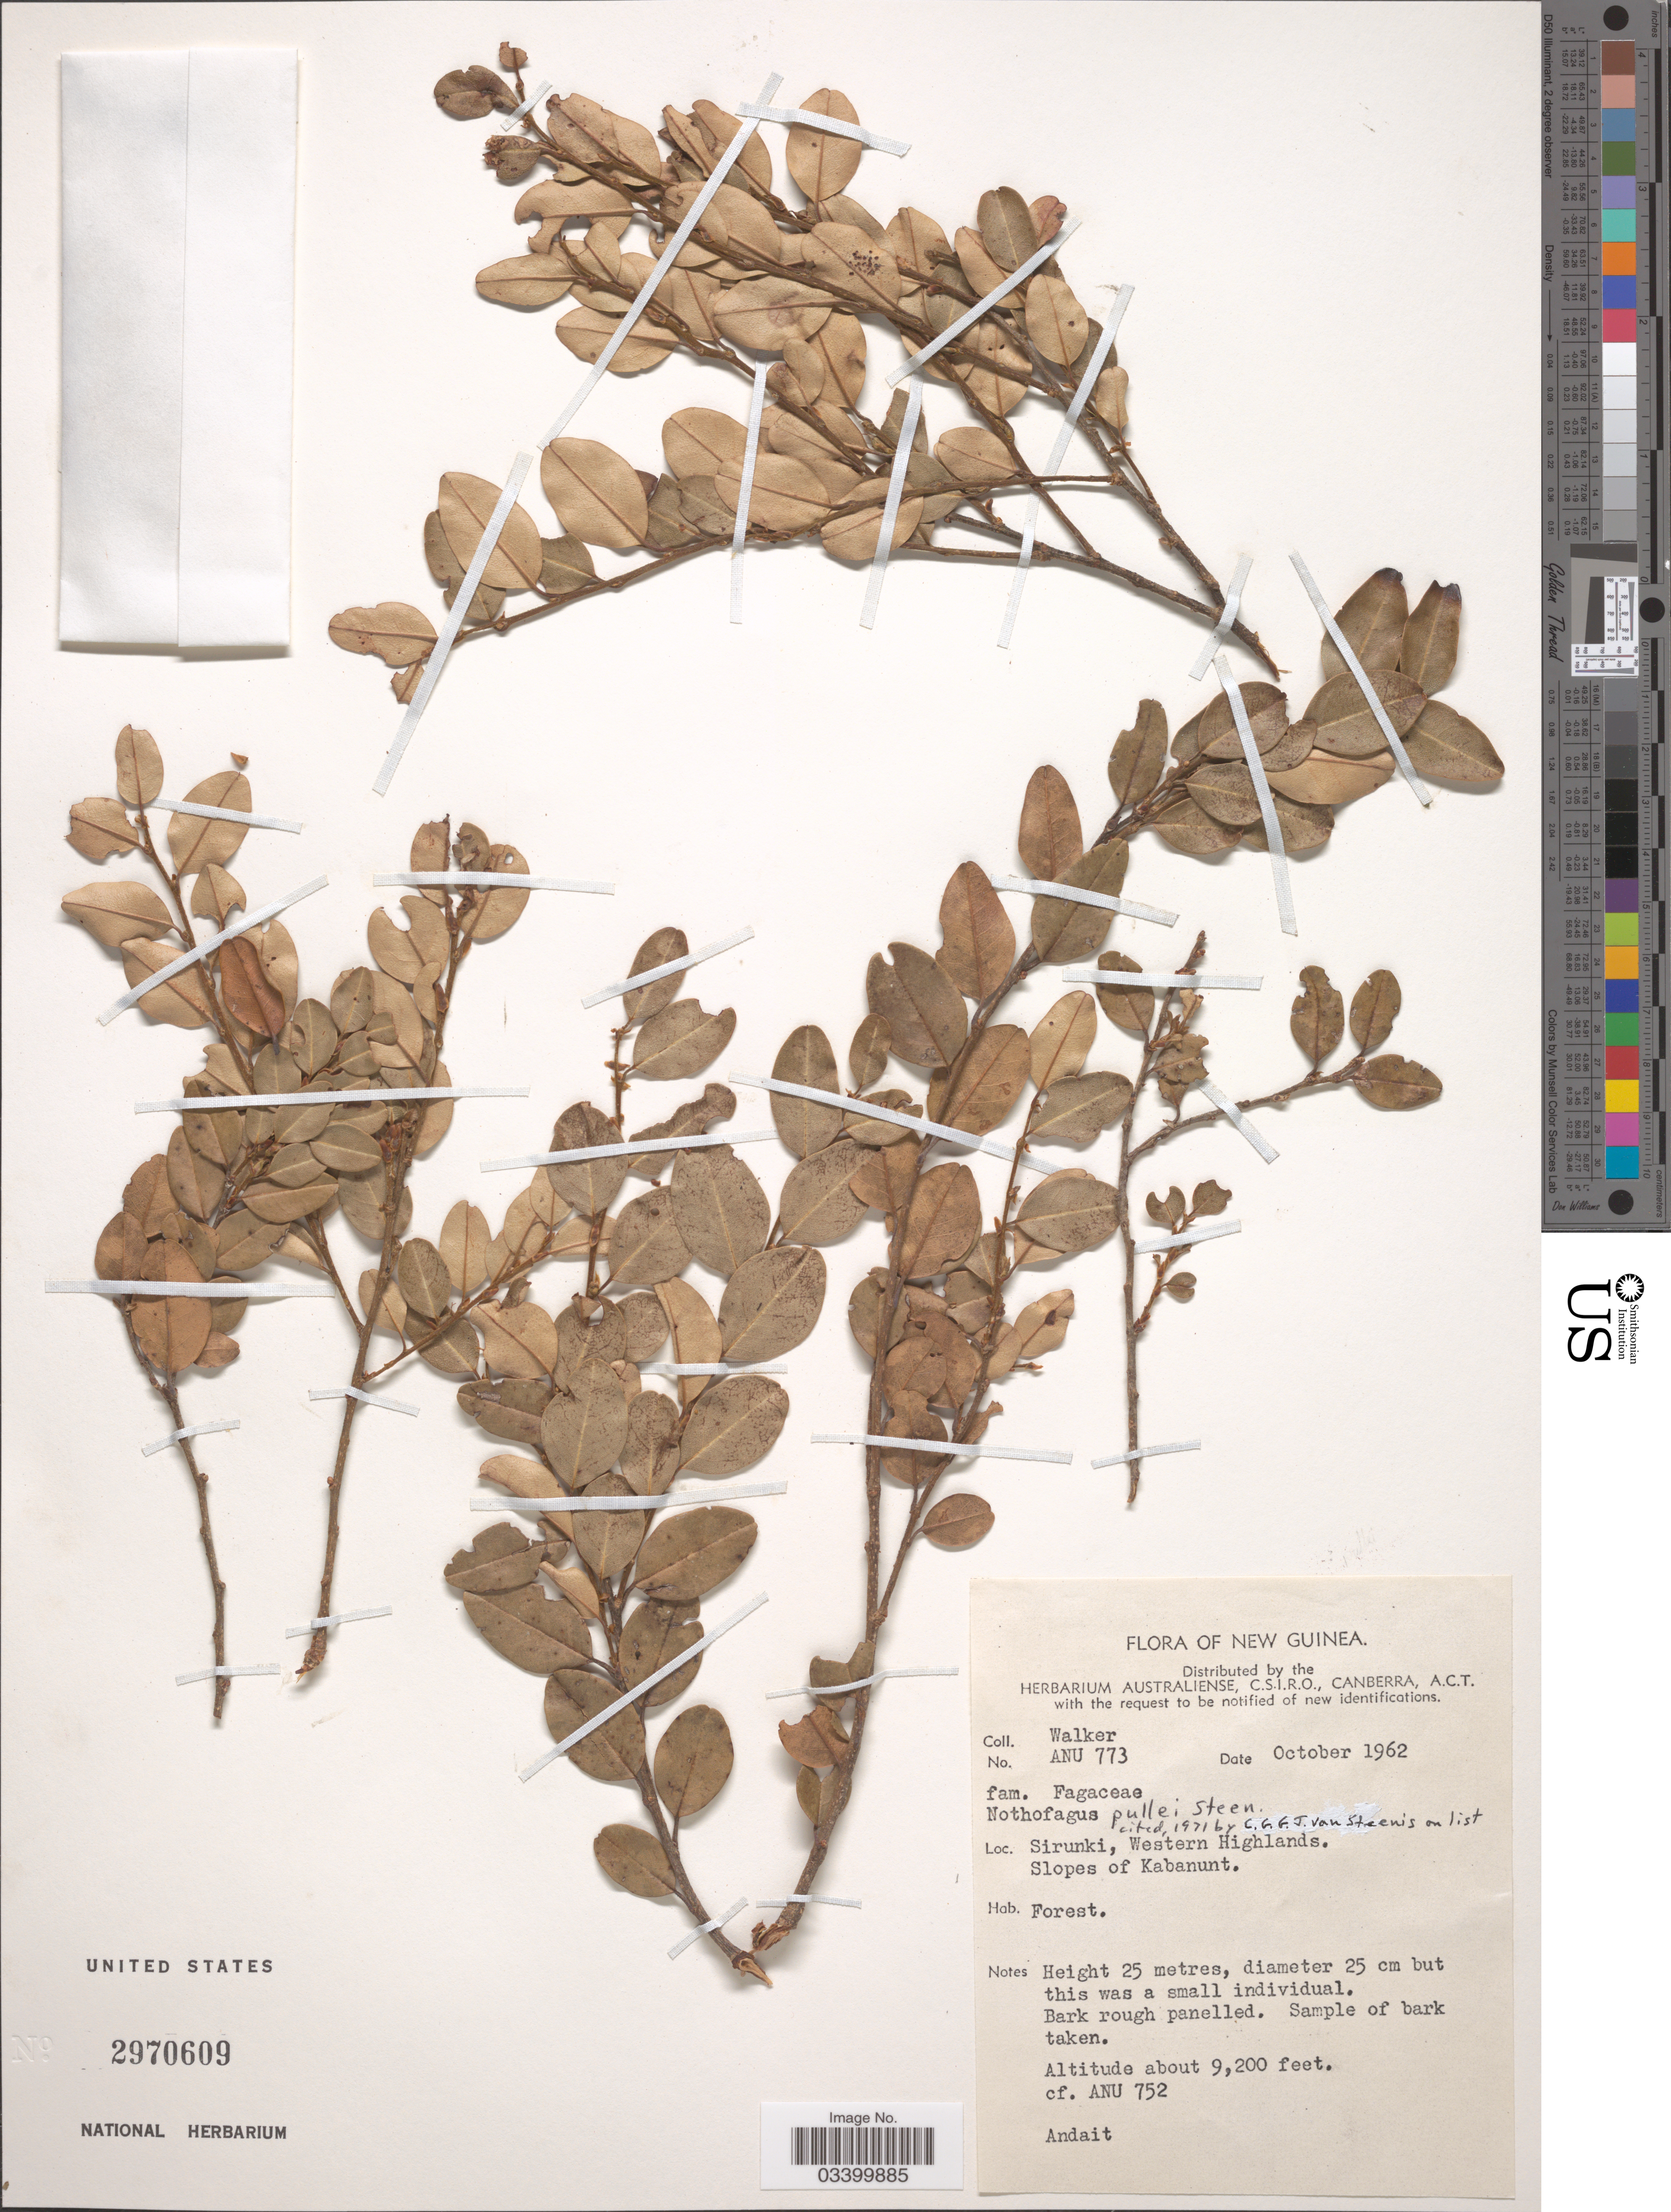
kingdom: Plantae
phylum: Tracheophyta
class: Magnoliopsida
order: Fagales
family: Nothofagaceae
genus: Nothofagus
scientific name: Nothofagus pullei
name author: Steenis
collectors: -. Walker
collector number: ANU773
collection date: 1962-10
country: Papua New Guinea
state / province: Western Highlands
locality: New Guinea. Sirunki. Slopes of Kabanunt.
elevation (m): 2804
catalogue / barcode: US 2970609